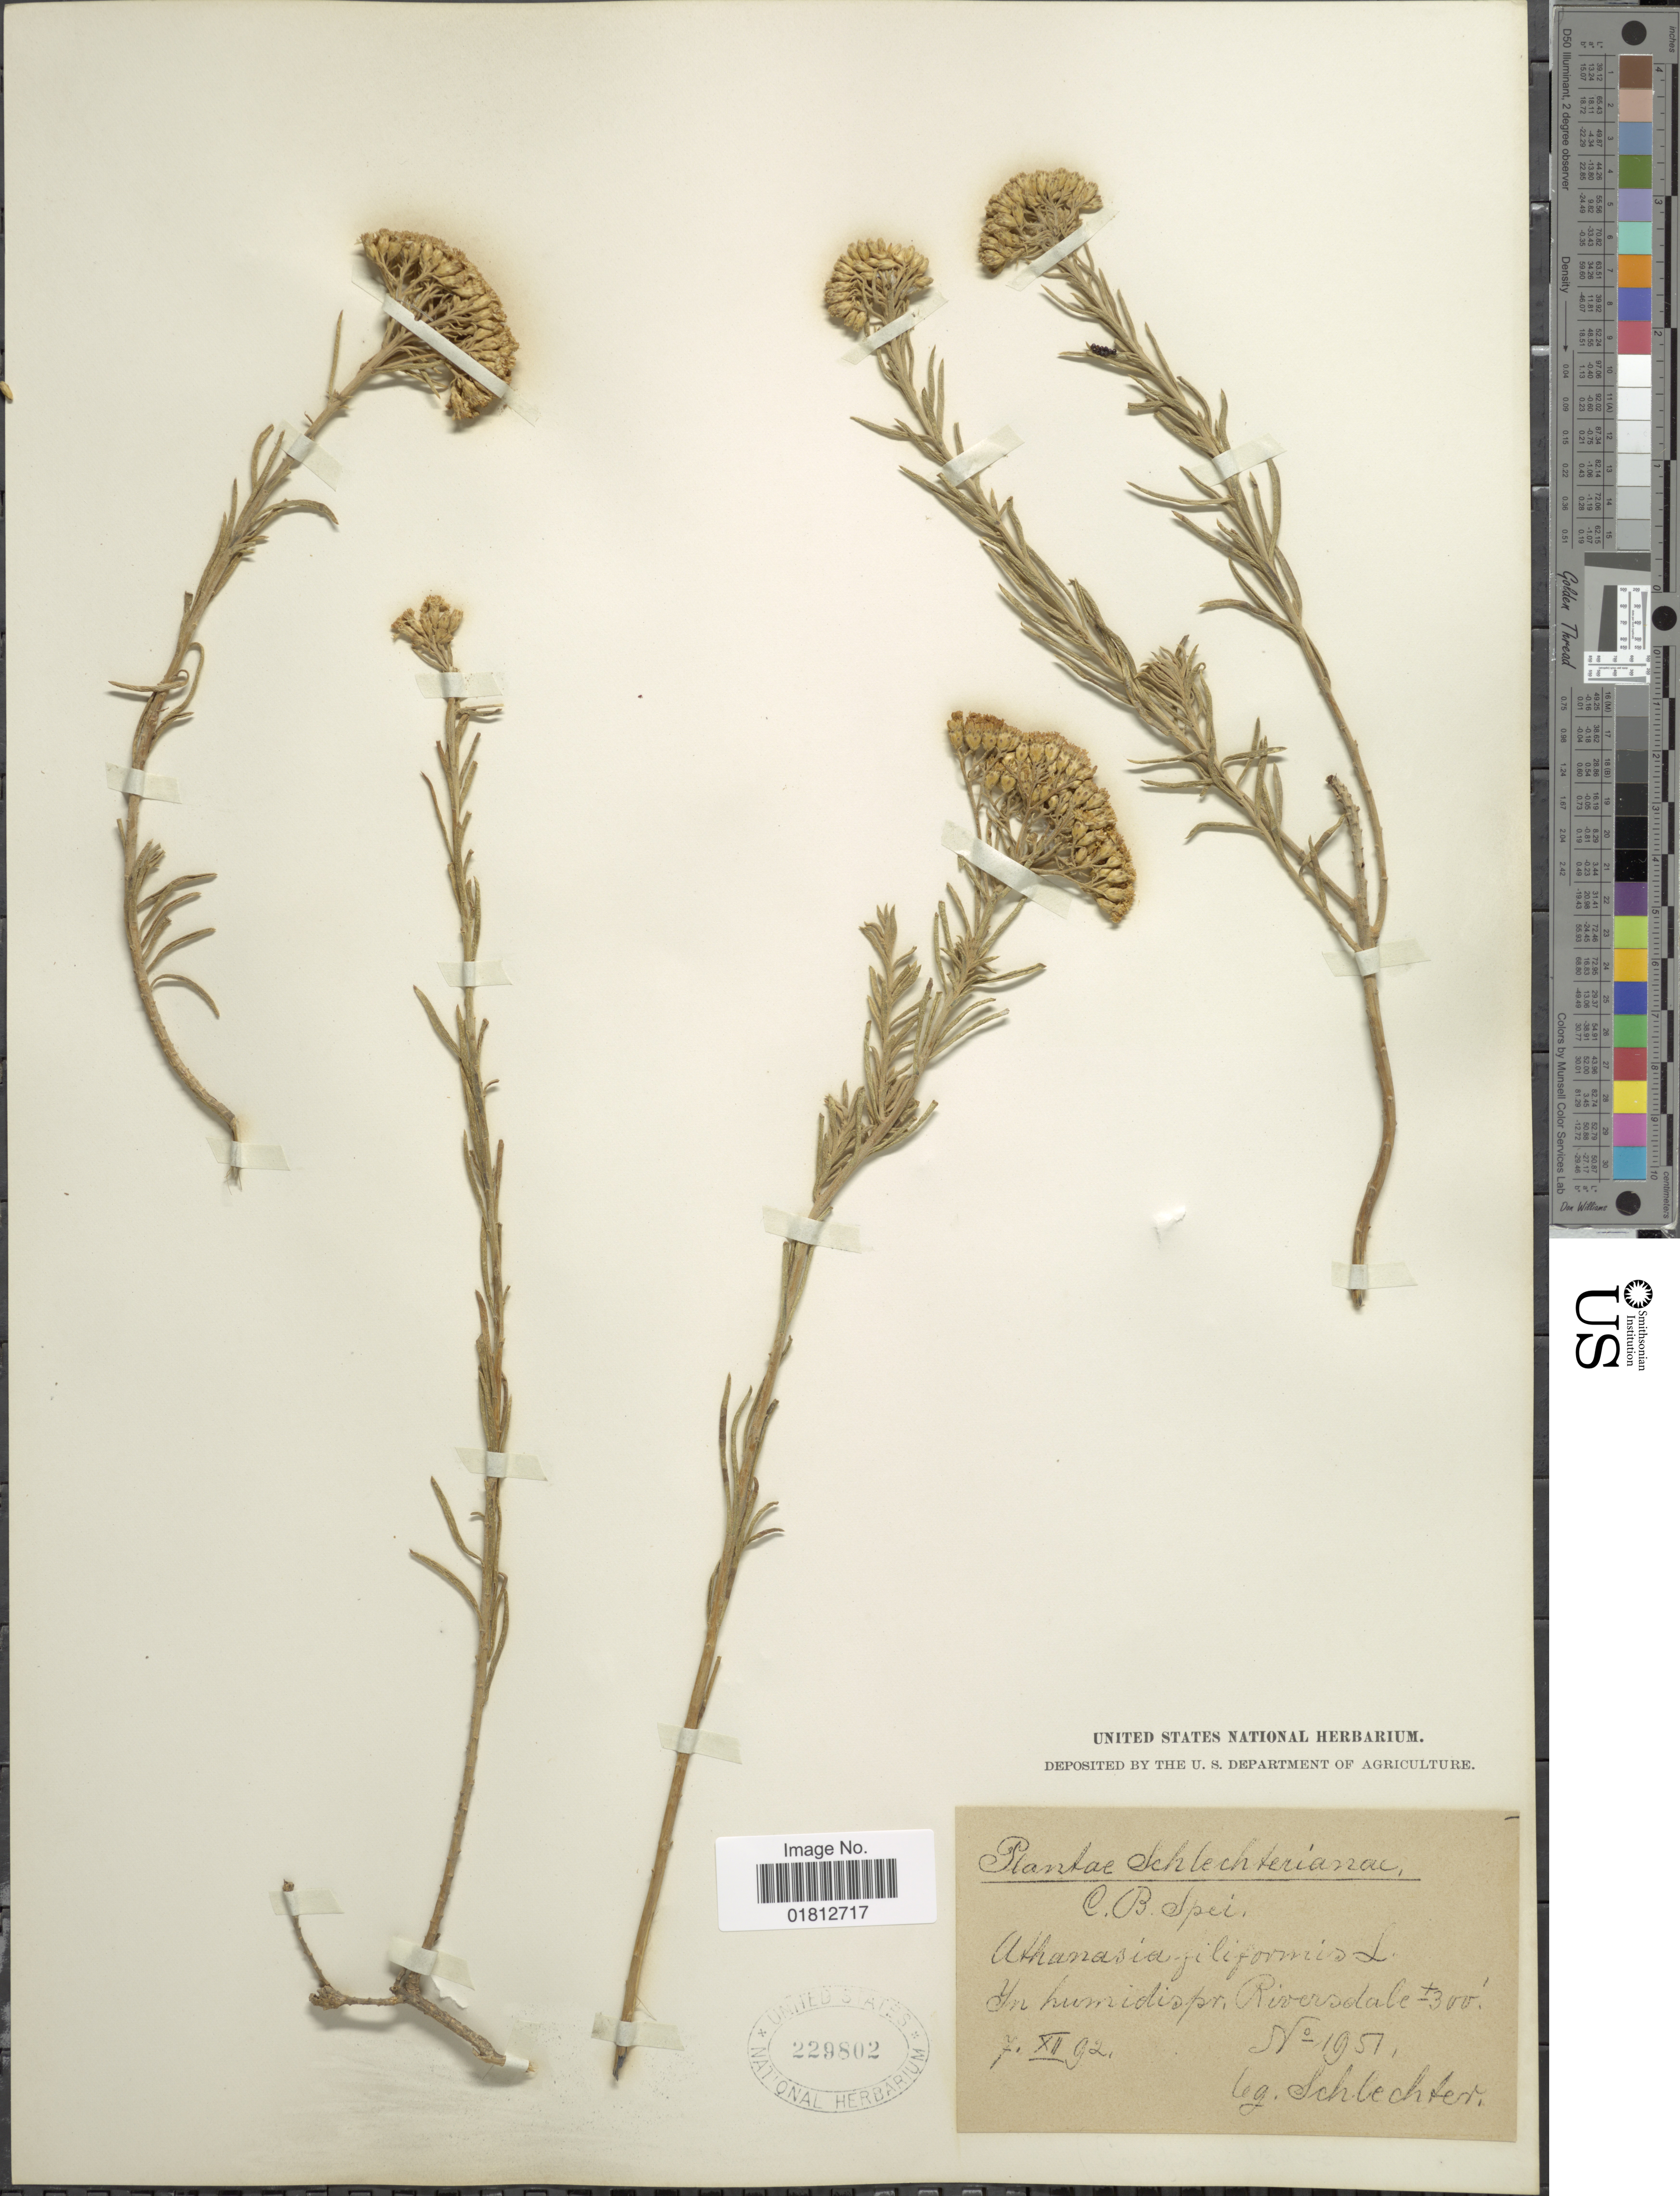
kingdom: Plantae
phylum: Tracheophyta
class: Magnoliopsida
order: Asterales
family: Asteraceae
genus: Athanasia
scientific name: Athanasia filiformis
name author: L. f.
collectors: Schlechter, --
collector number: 1951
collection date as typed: Transcribed d/m/y: 7/12/92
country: South Africa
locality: Pr. Riversdale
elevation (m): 91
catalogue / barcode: US 229802